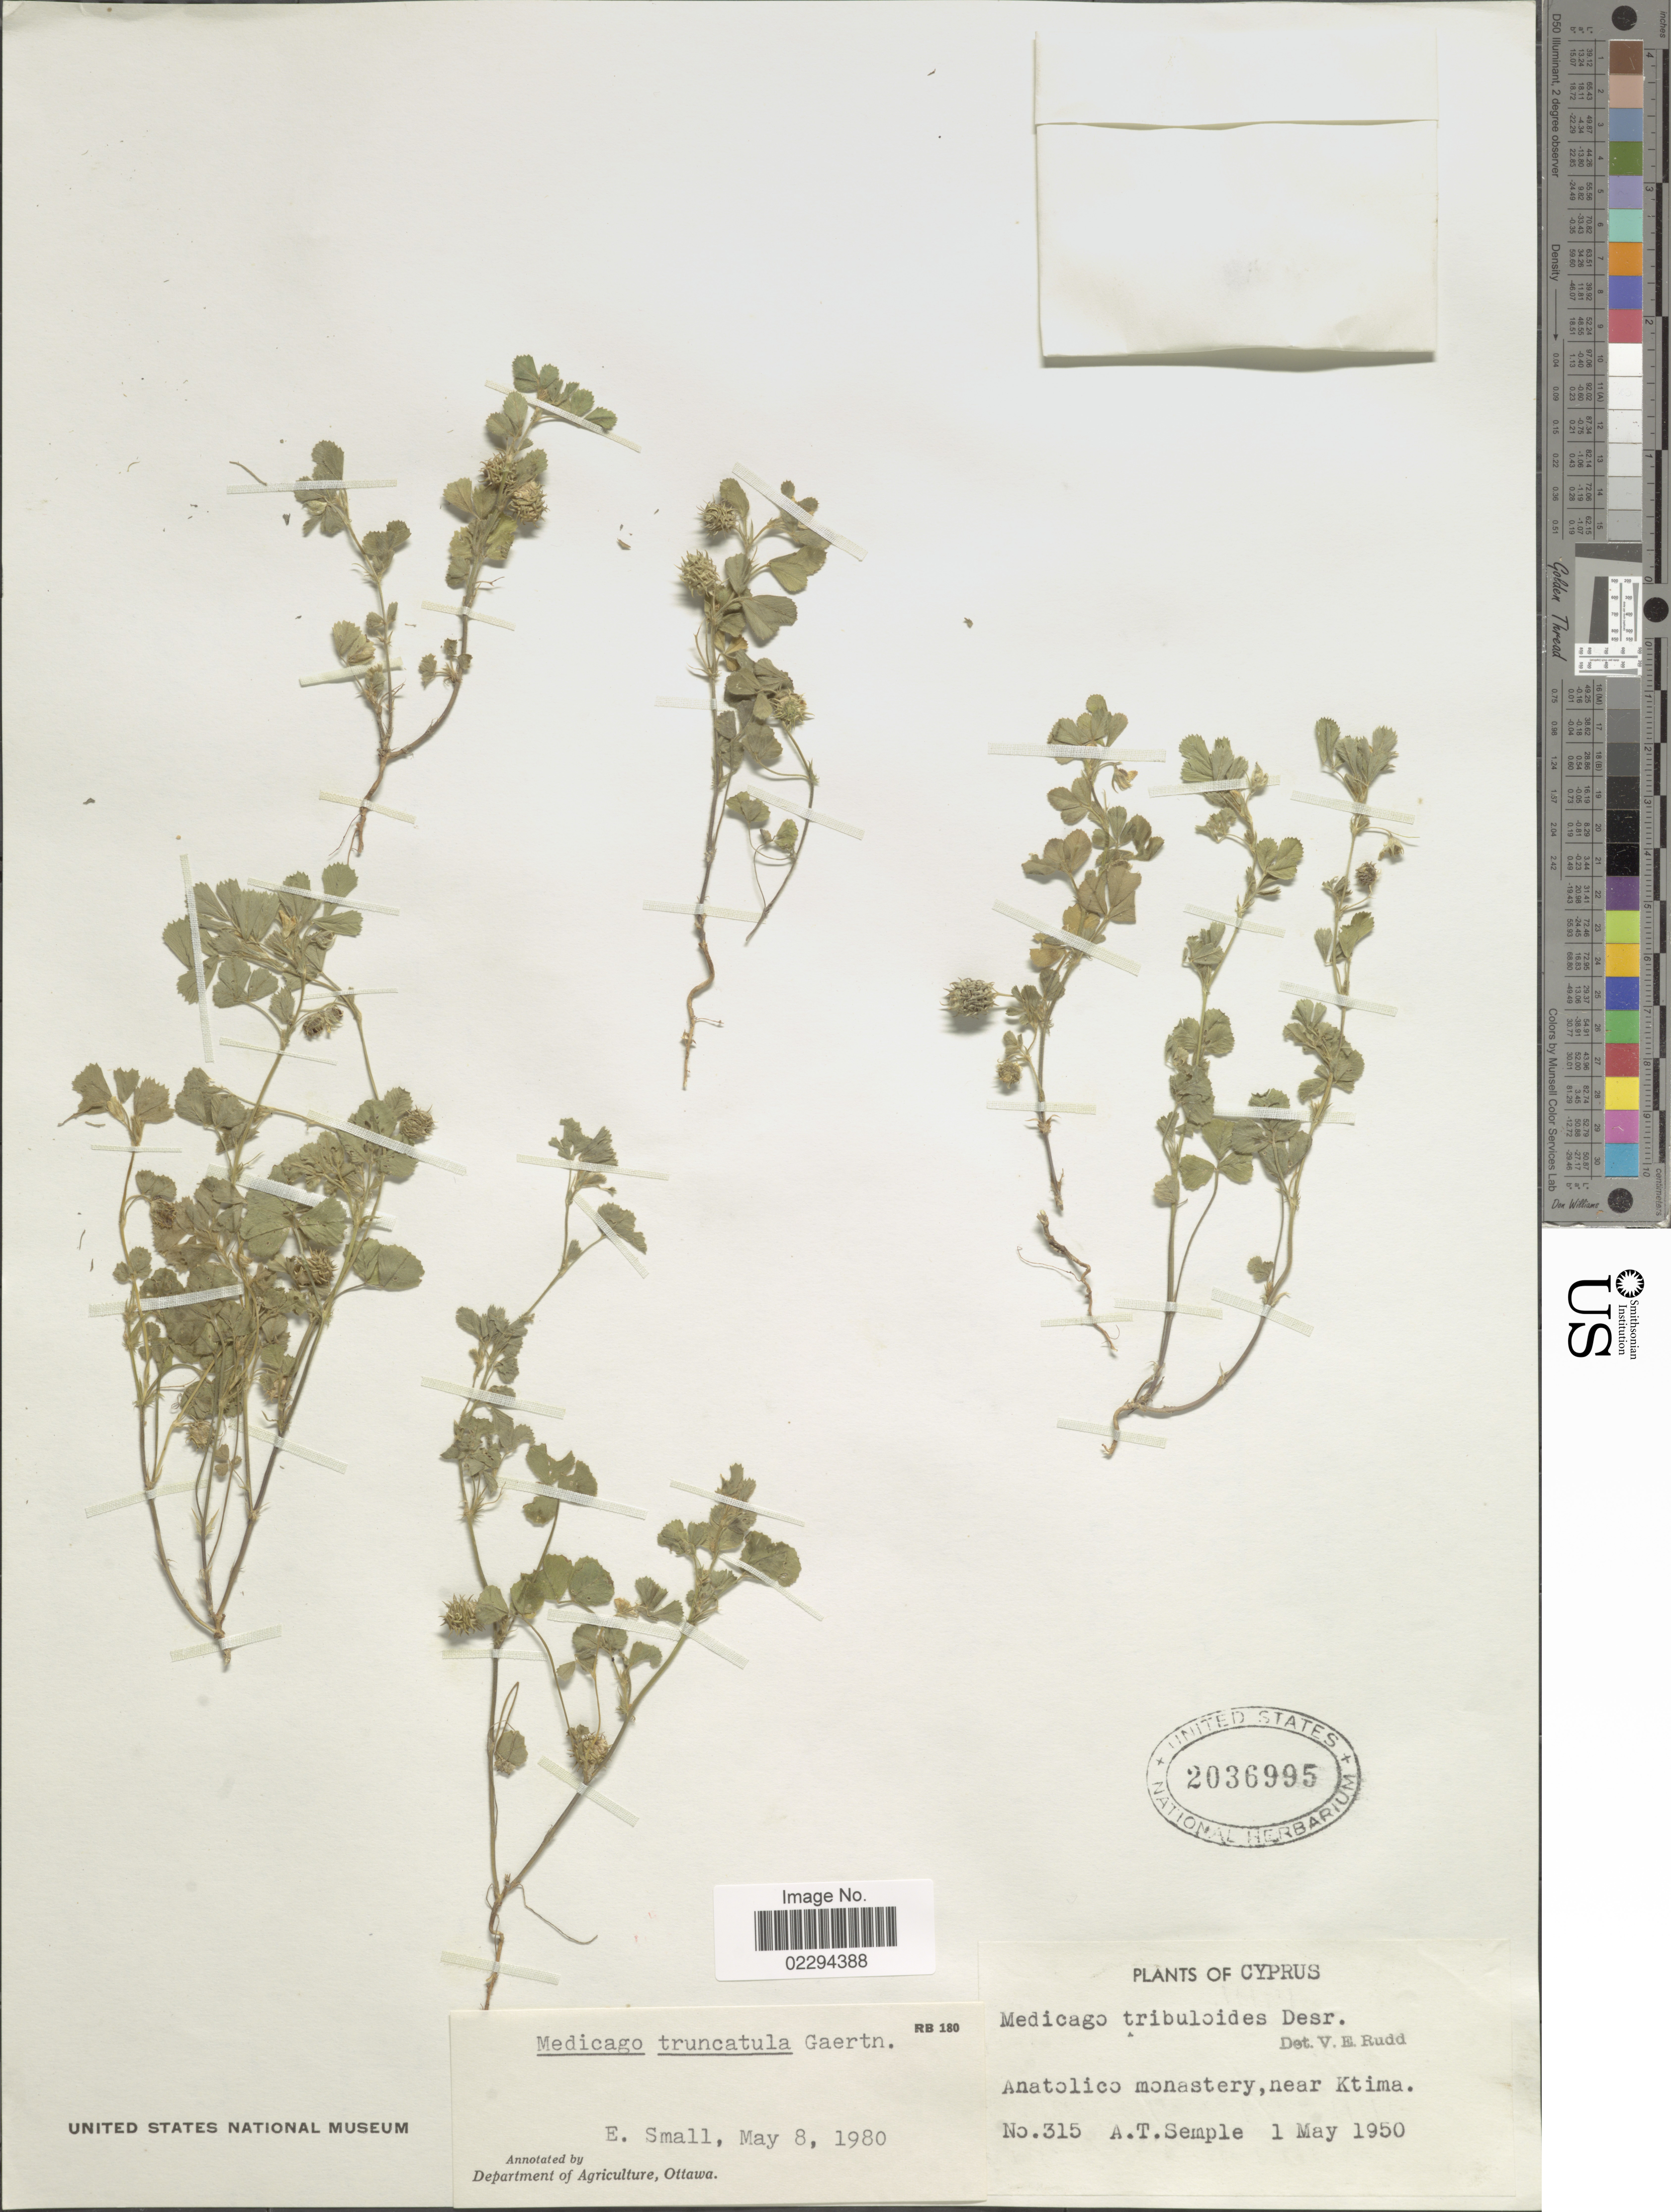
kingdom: Plantae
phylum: Tracheophyta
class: Magnoliopsida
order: Fabales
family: Fabaceae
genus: Medicago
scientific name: Medicago truncatula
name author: Gaertn.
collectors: A. Semple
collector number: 315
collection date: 1950-05-01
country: Cyprus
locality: Anatolico monastery, near Ktima.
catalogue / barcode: US 2036995